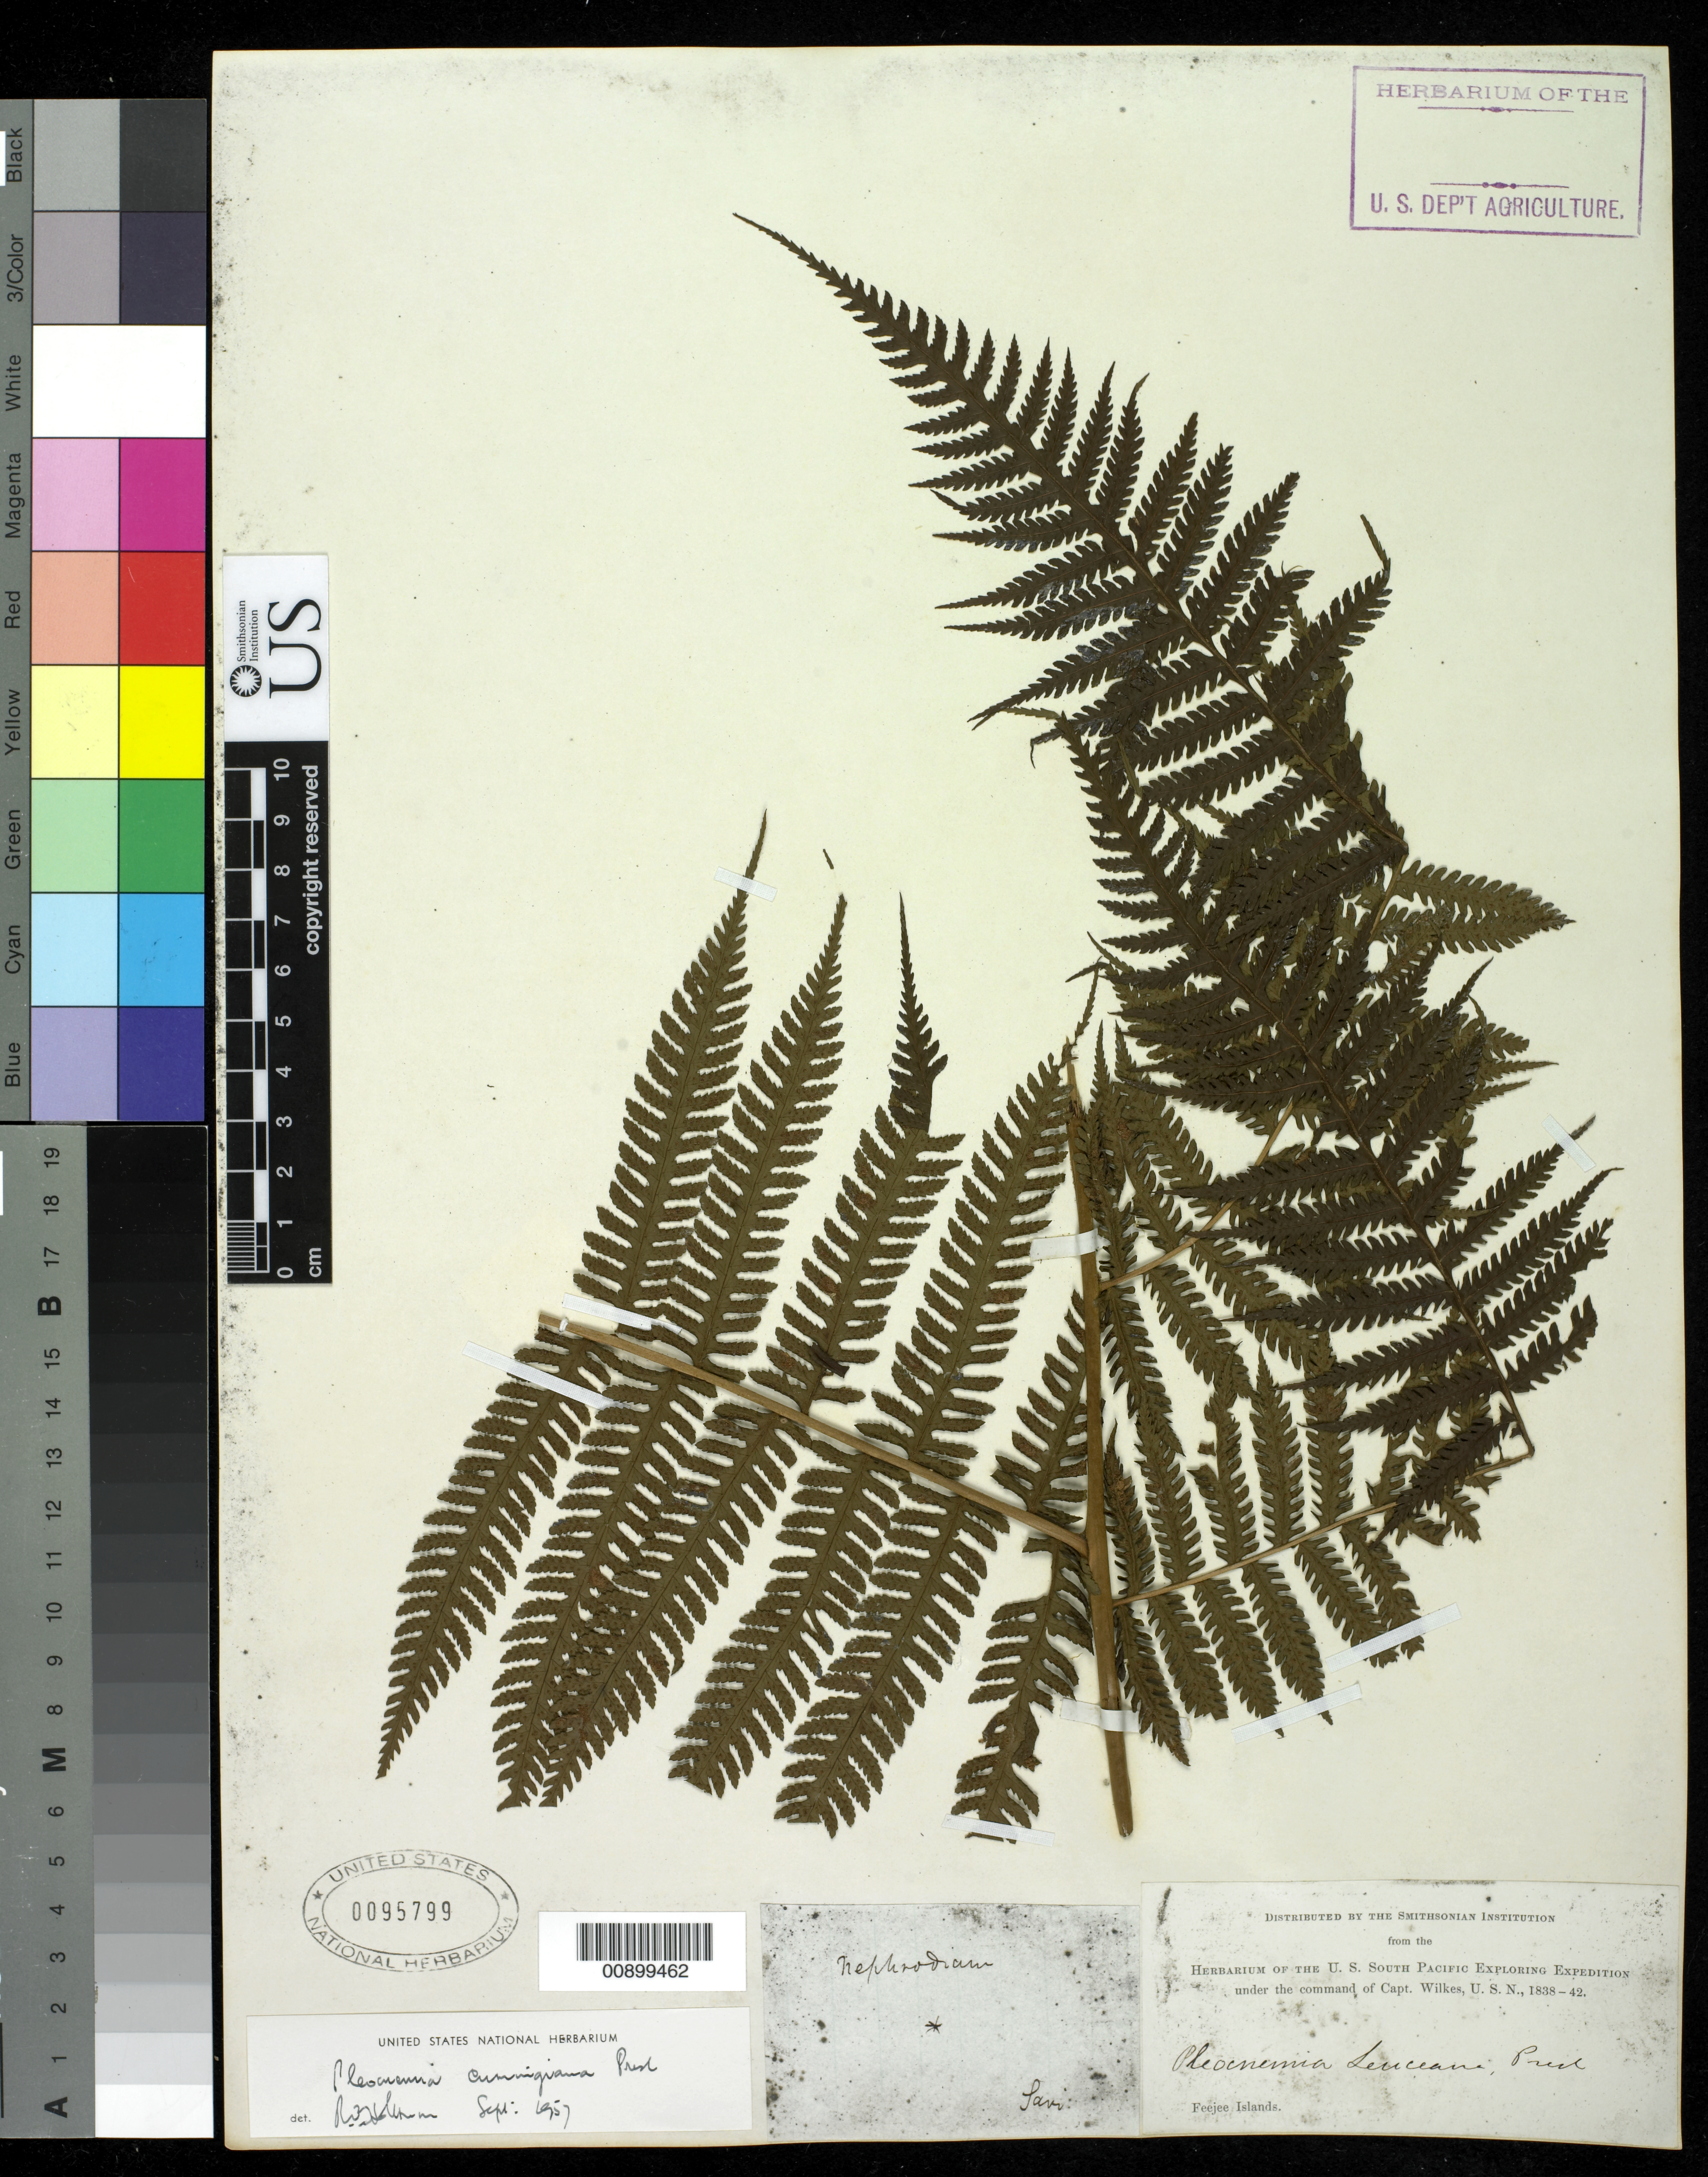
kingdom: Plantae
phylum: Tracheophyta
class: Polypodiopsida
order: Polypodiales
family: Dryopteridaceae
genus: Pleocnemia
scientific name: Pleocnemia leuzeana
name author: (Gaudich.) C. Presl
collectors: Wilkes Explor. Exped.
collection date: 1838/1842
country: Fiji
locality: Feejee Islands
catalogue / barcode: US 95799